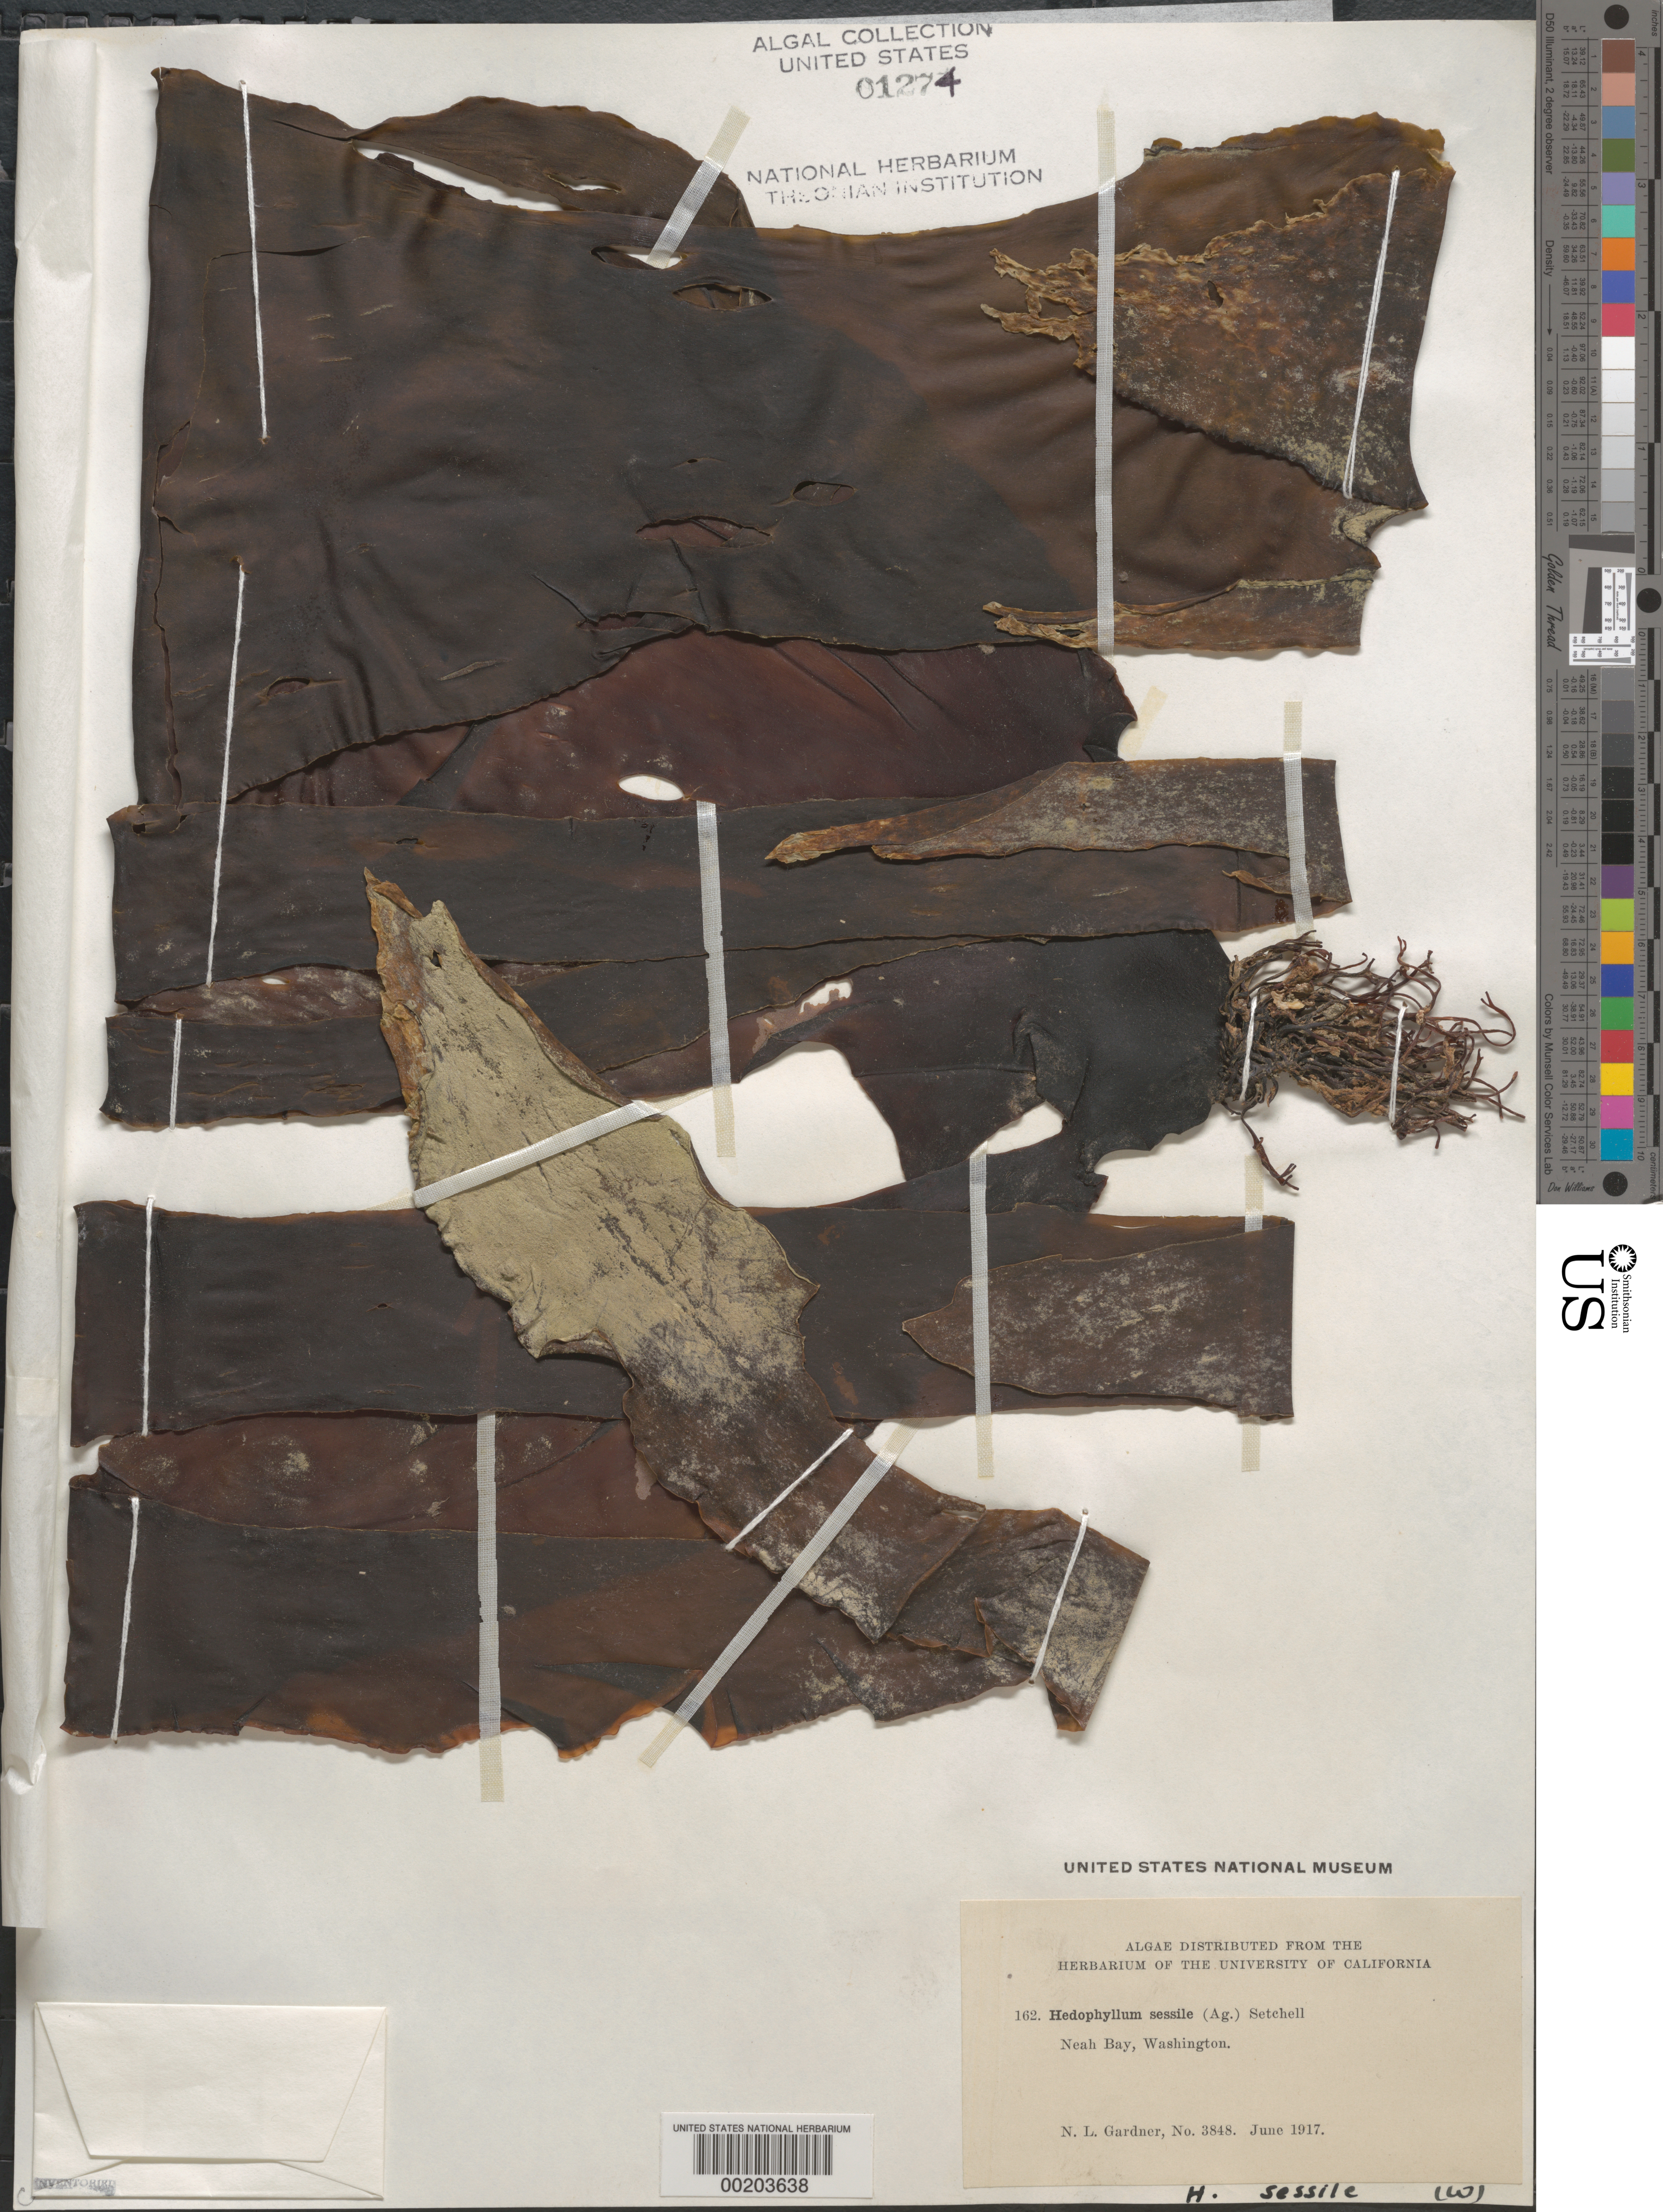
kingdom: Chromista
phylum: Ochrophyta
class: Phaeophyceae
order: Laminariales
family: Laminariaceae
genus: Hedophyllum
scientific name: Hedophyllum sessile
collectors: N. Gardner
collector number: NLG 3848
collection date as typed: Jun 1917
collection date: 1917-06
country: United States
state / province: Washington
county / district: Clallam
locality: Neah Bay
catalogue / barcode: US 1274